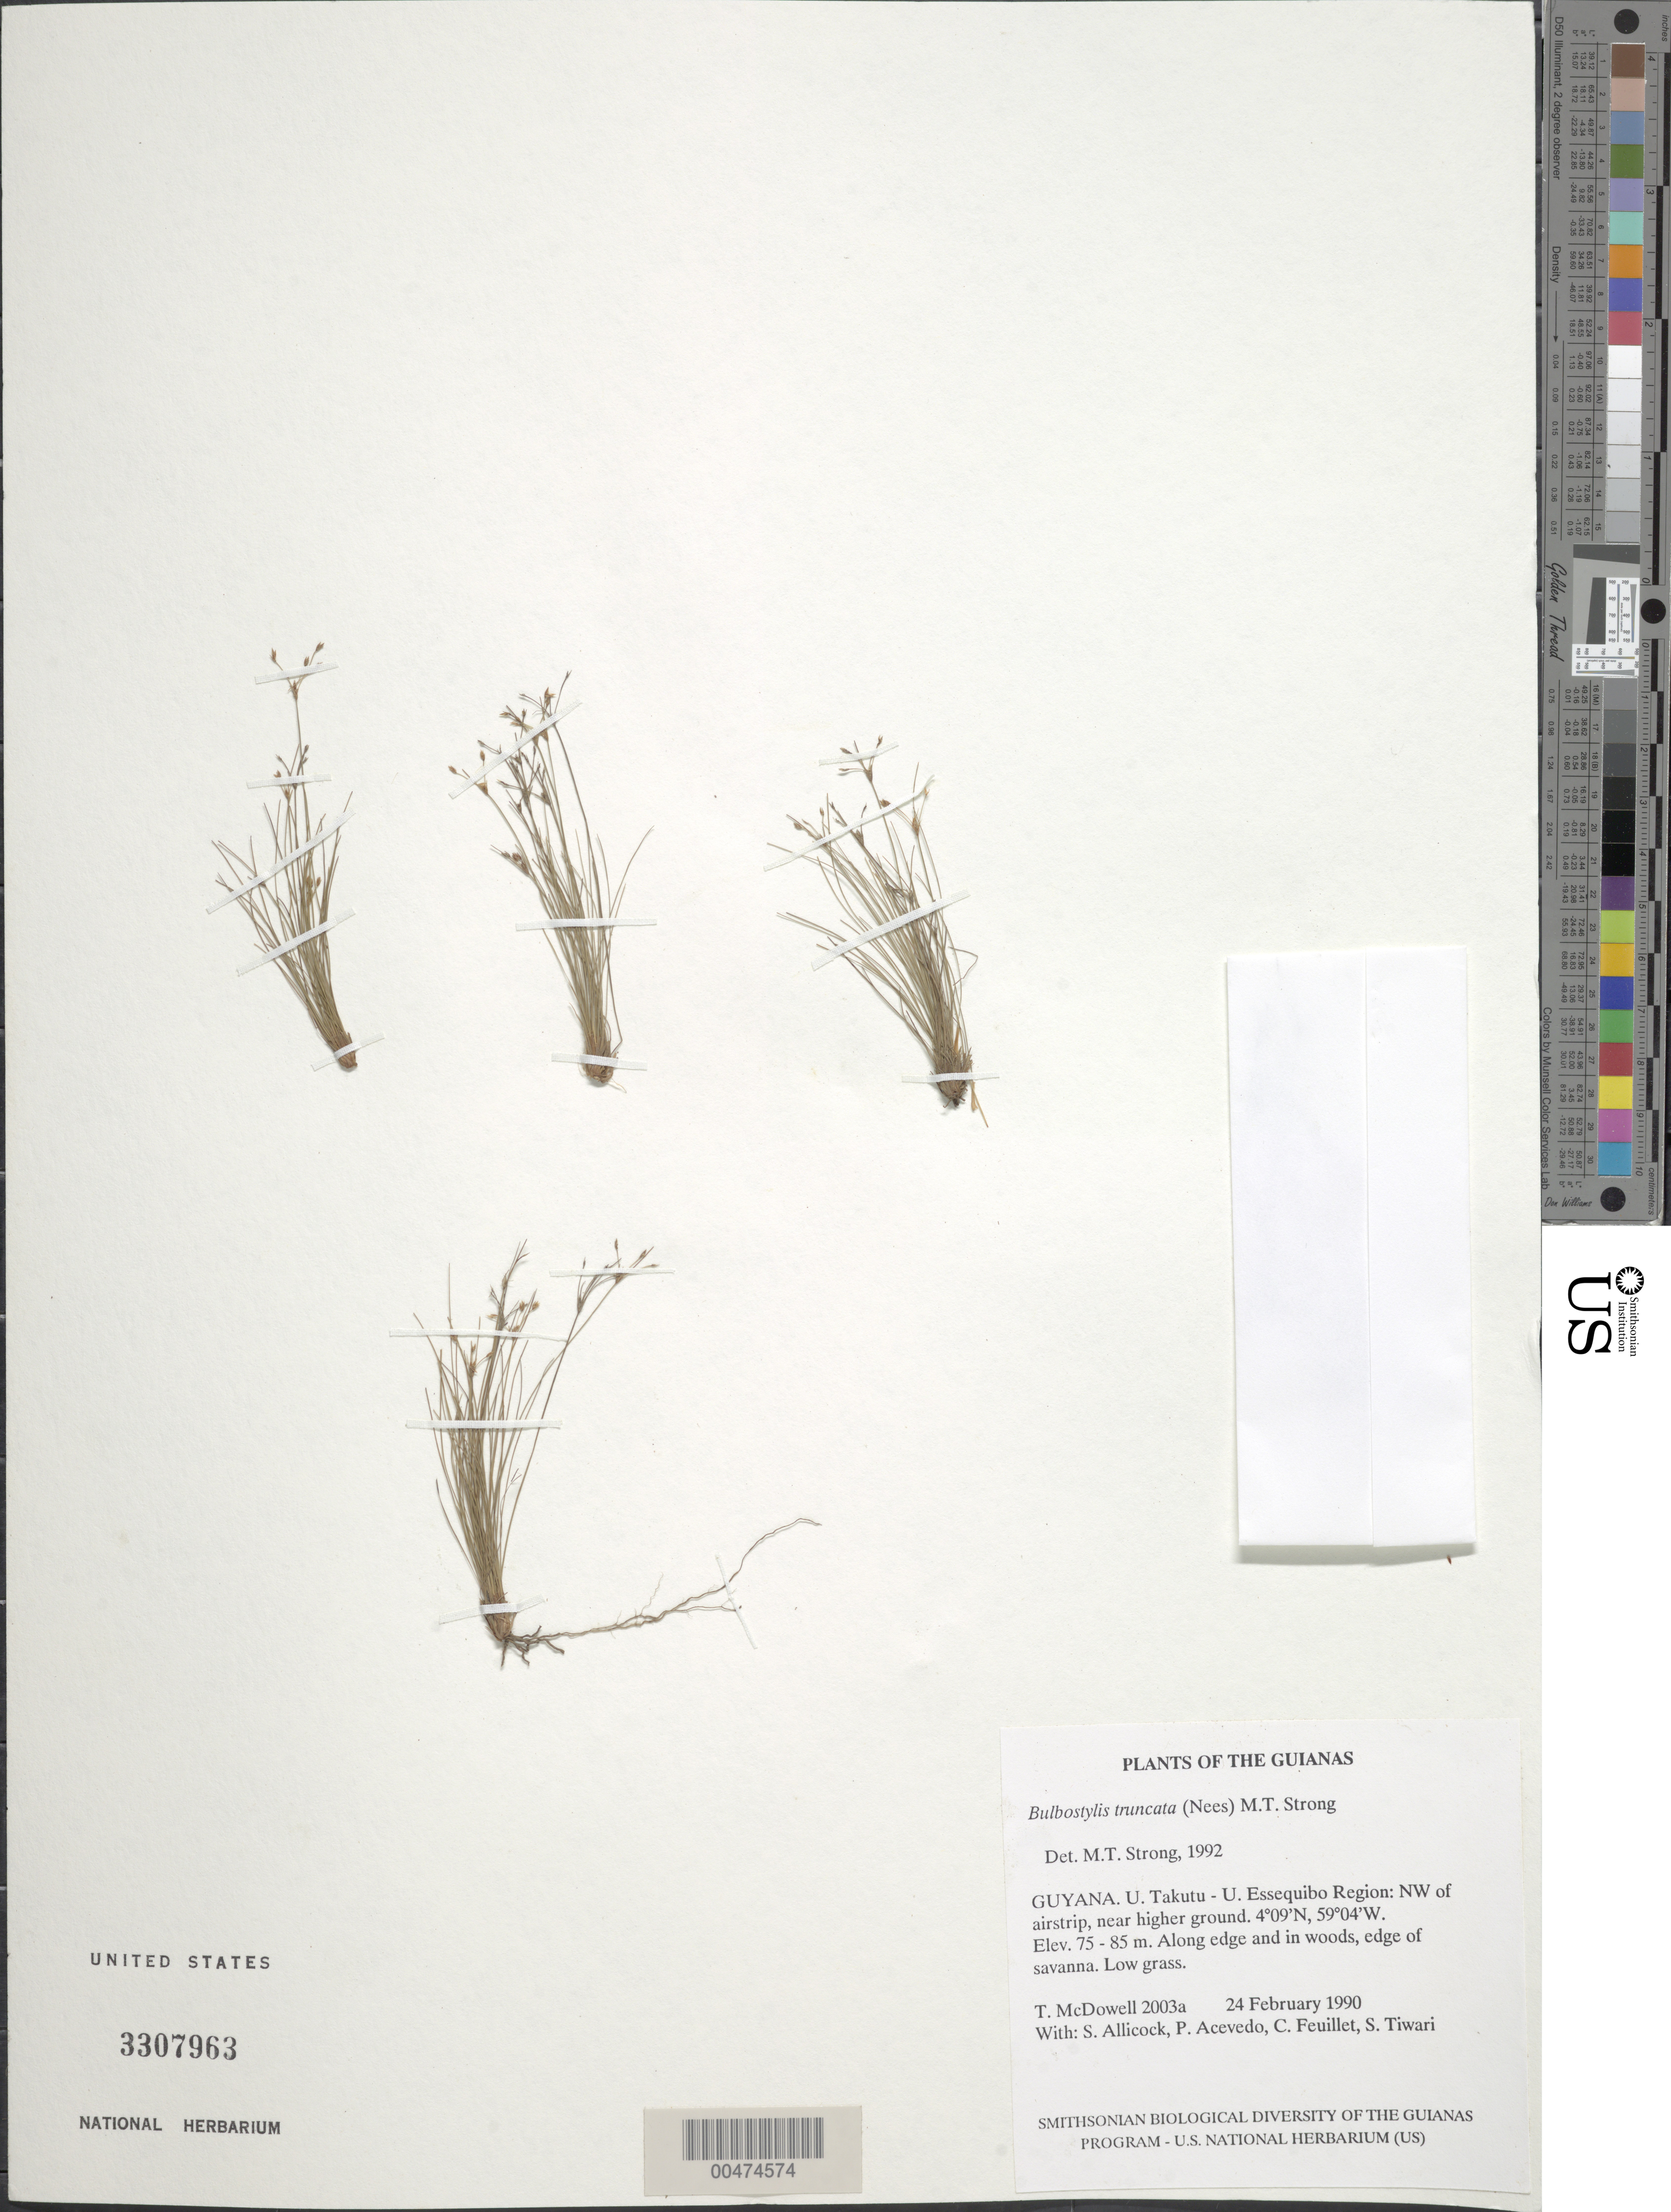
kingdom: Plantae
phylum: Tracheophyta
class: Liliopsida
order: Poales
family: Cyperaceae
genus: Bulbostylis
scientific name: Bulbostylis truncata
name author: (Nees) M.T. Strong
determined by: Strong, M. T., (US), Smithsonian Institution - National Museum of Natural History (UNITED STATES)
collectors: T. McDowell, S. Allicock, P. Acevedo-Rodr., C. Feuillet & S. Tiwari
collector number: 2003 a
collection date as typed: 24 February 1990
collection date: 1990-02-24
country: Guyana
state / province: U. Takutu-U. Essequibo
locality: Surama Village, NW of airstrip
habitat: Along edge and in woods on higher ground, edge of savanna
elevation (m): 75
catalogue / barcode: US 3307963